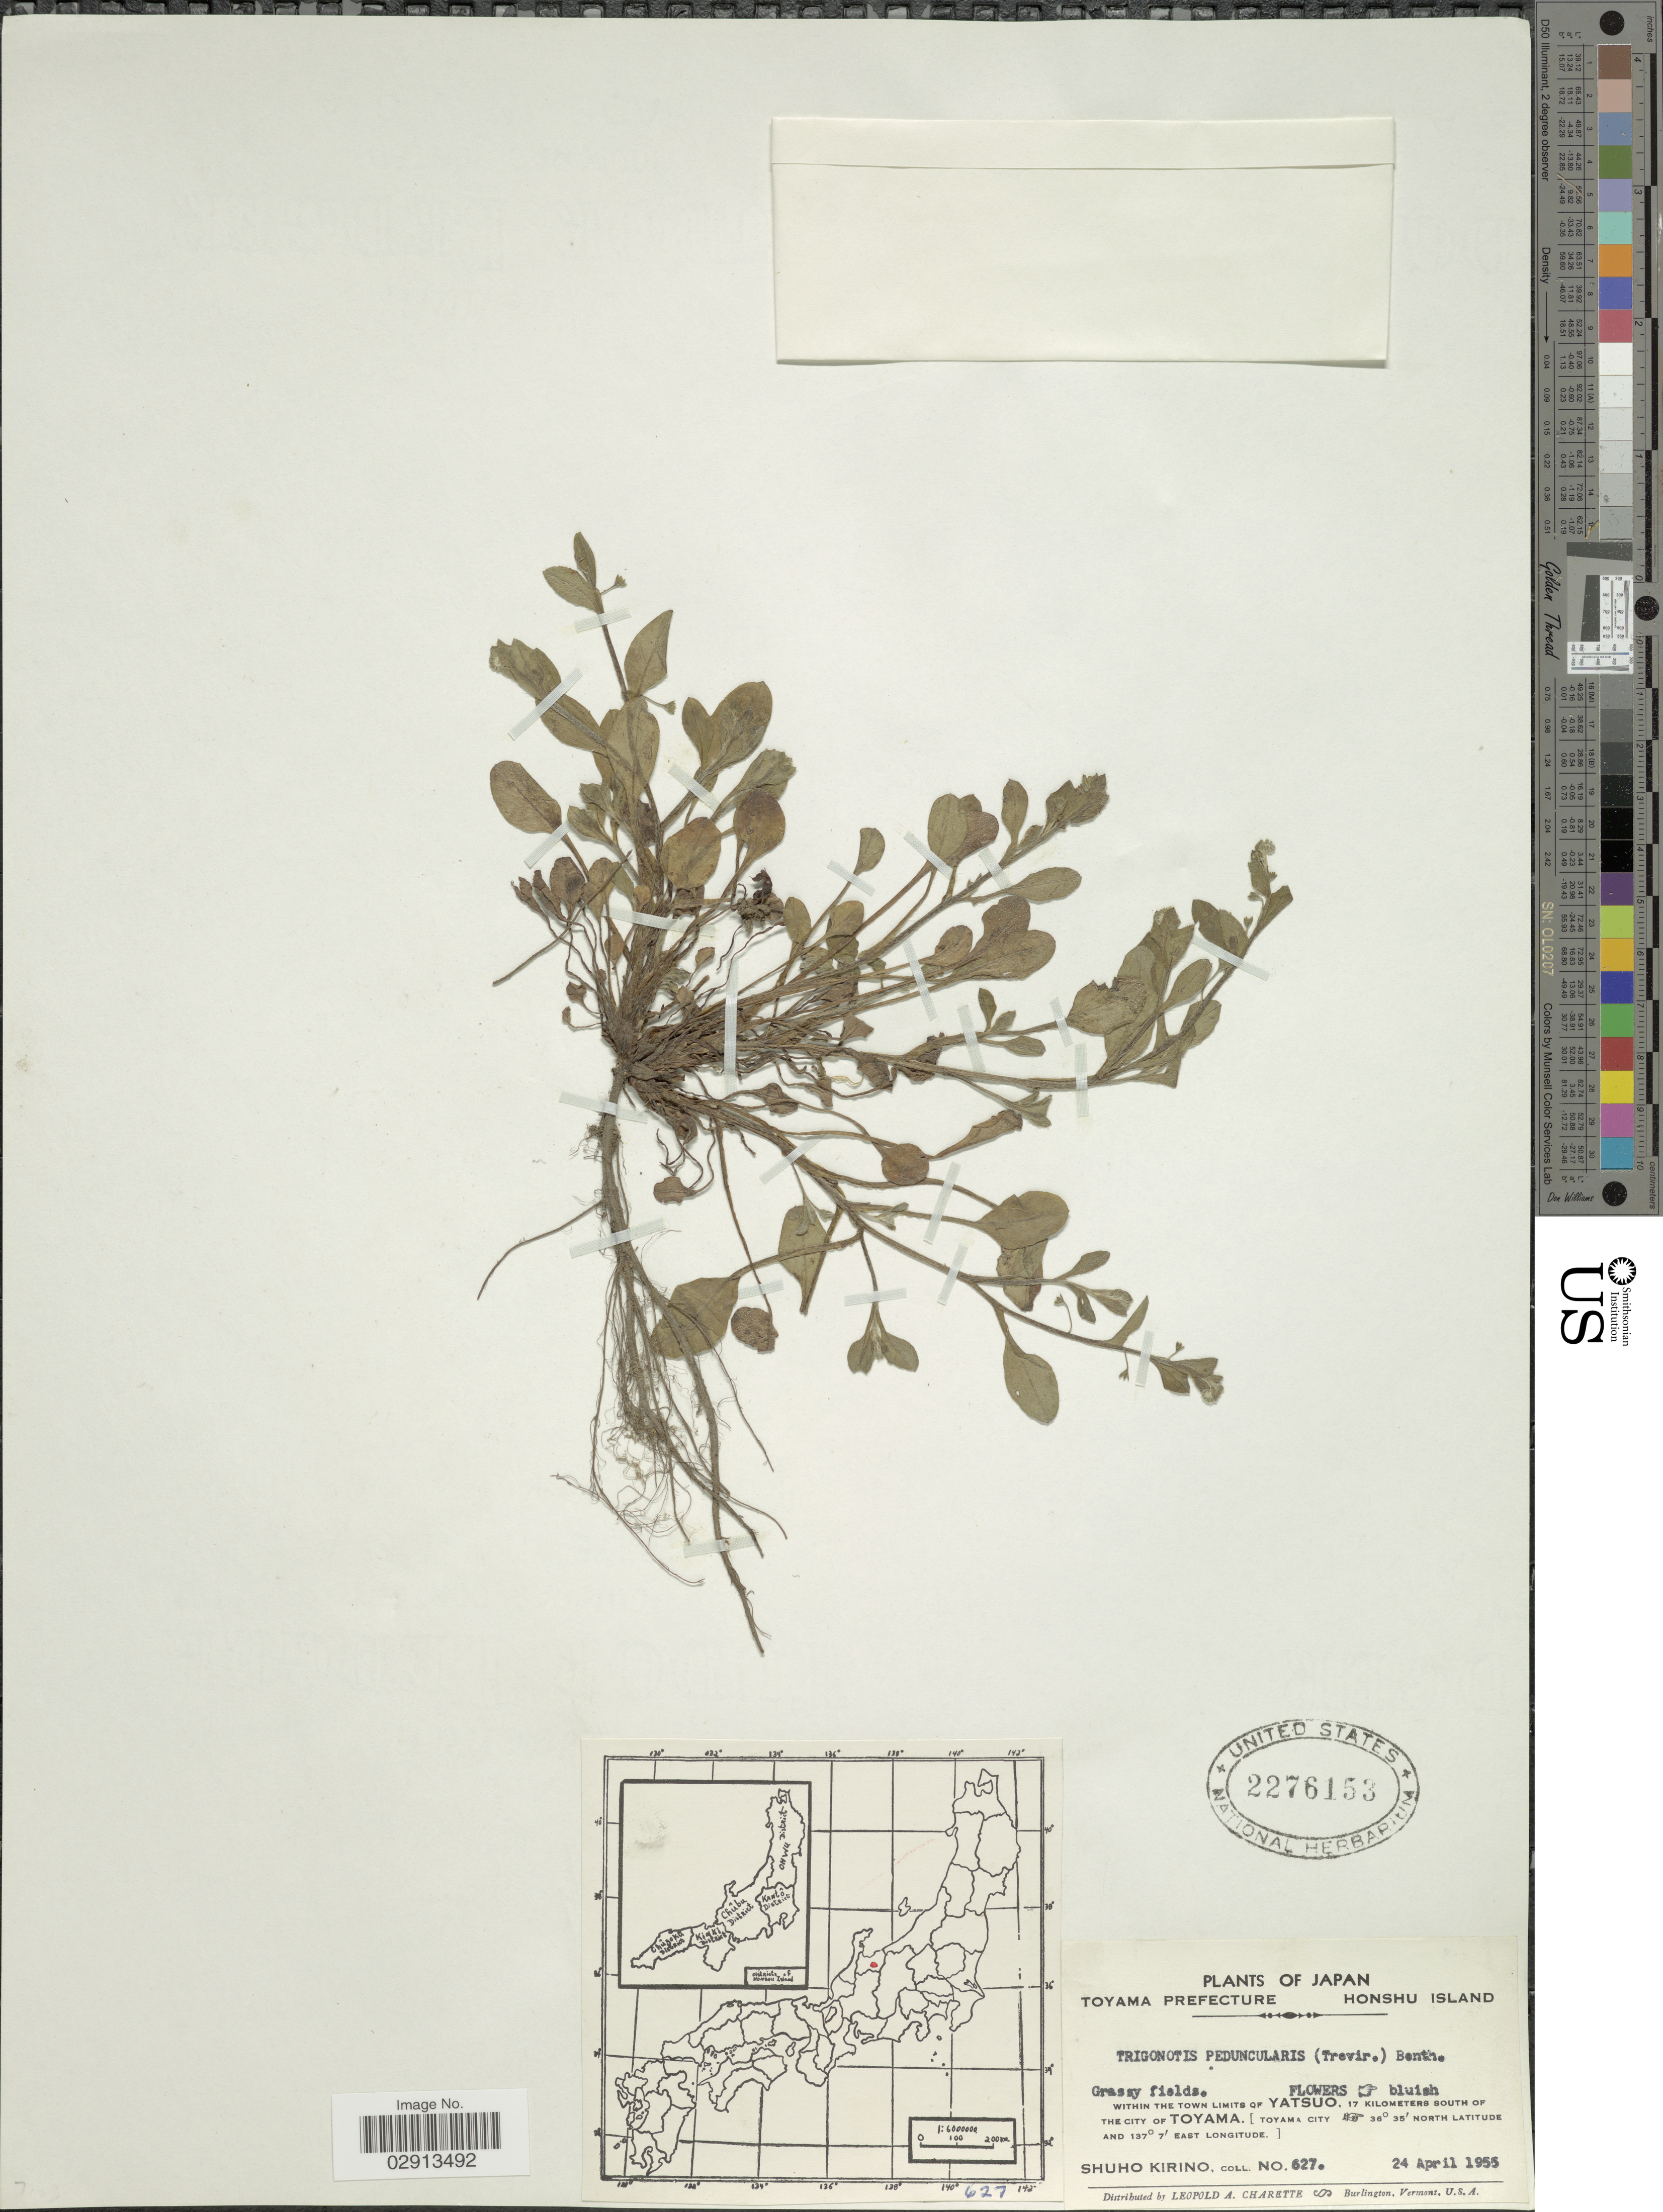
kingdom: Plantae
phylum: Tracheophyta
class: Magnoliopsida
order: Boraginales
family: Boraginaceae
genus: Trigonotis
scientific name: Trigonotis peduncularis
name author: (Trevis.) Benth. ex Baker et al.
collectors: S. Kirino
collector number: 627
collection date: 1955-04-24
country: Japan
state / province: Toyama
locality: Toyama Prefecture. Honshu Island. Within the town limits of Yatsuo, 17 kilometers south of the city of Toyama.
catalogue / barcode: US 2276153